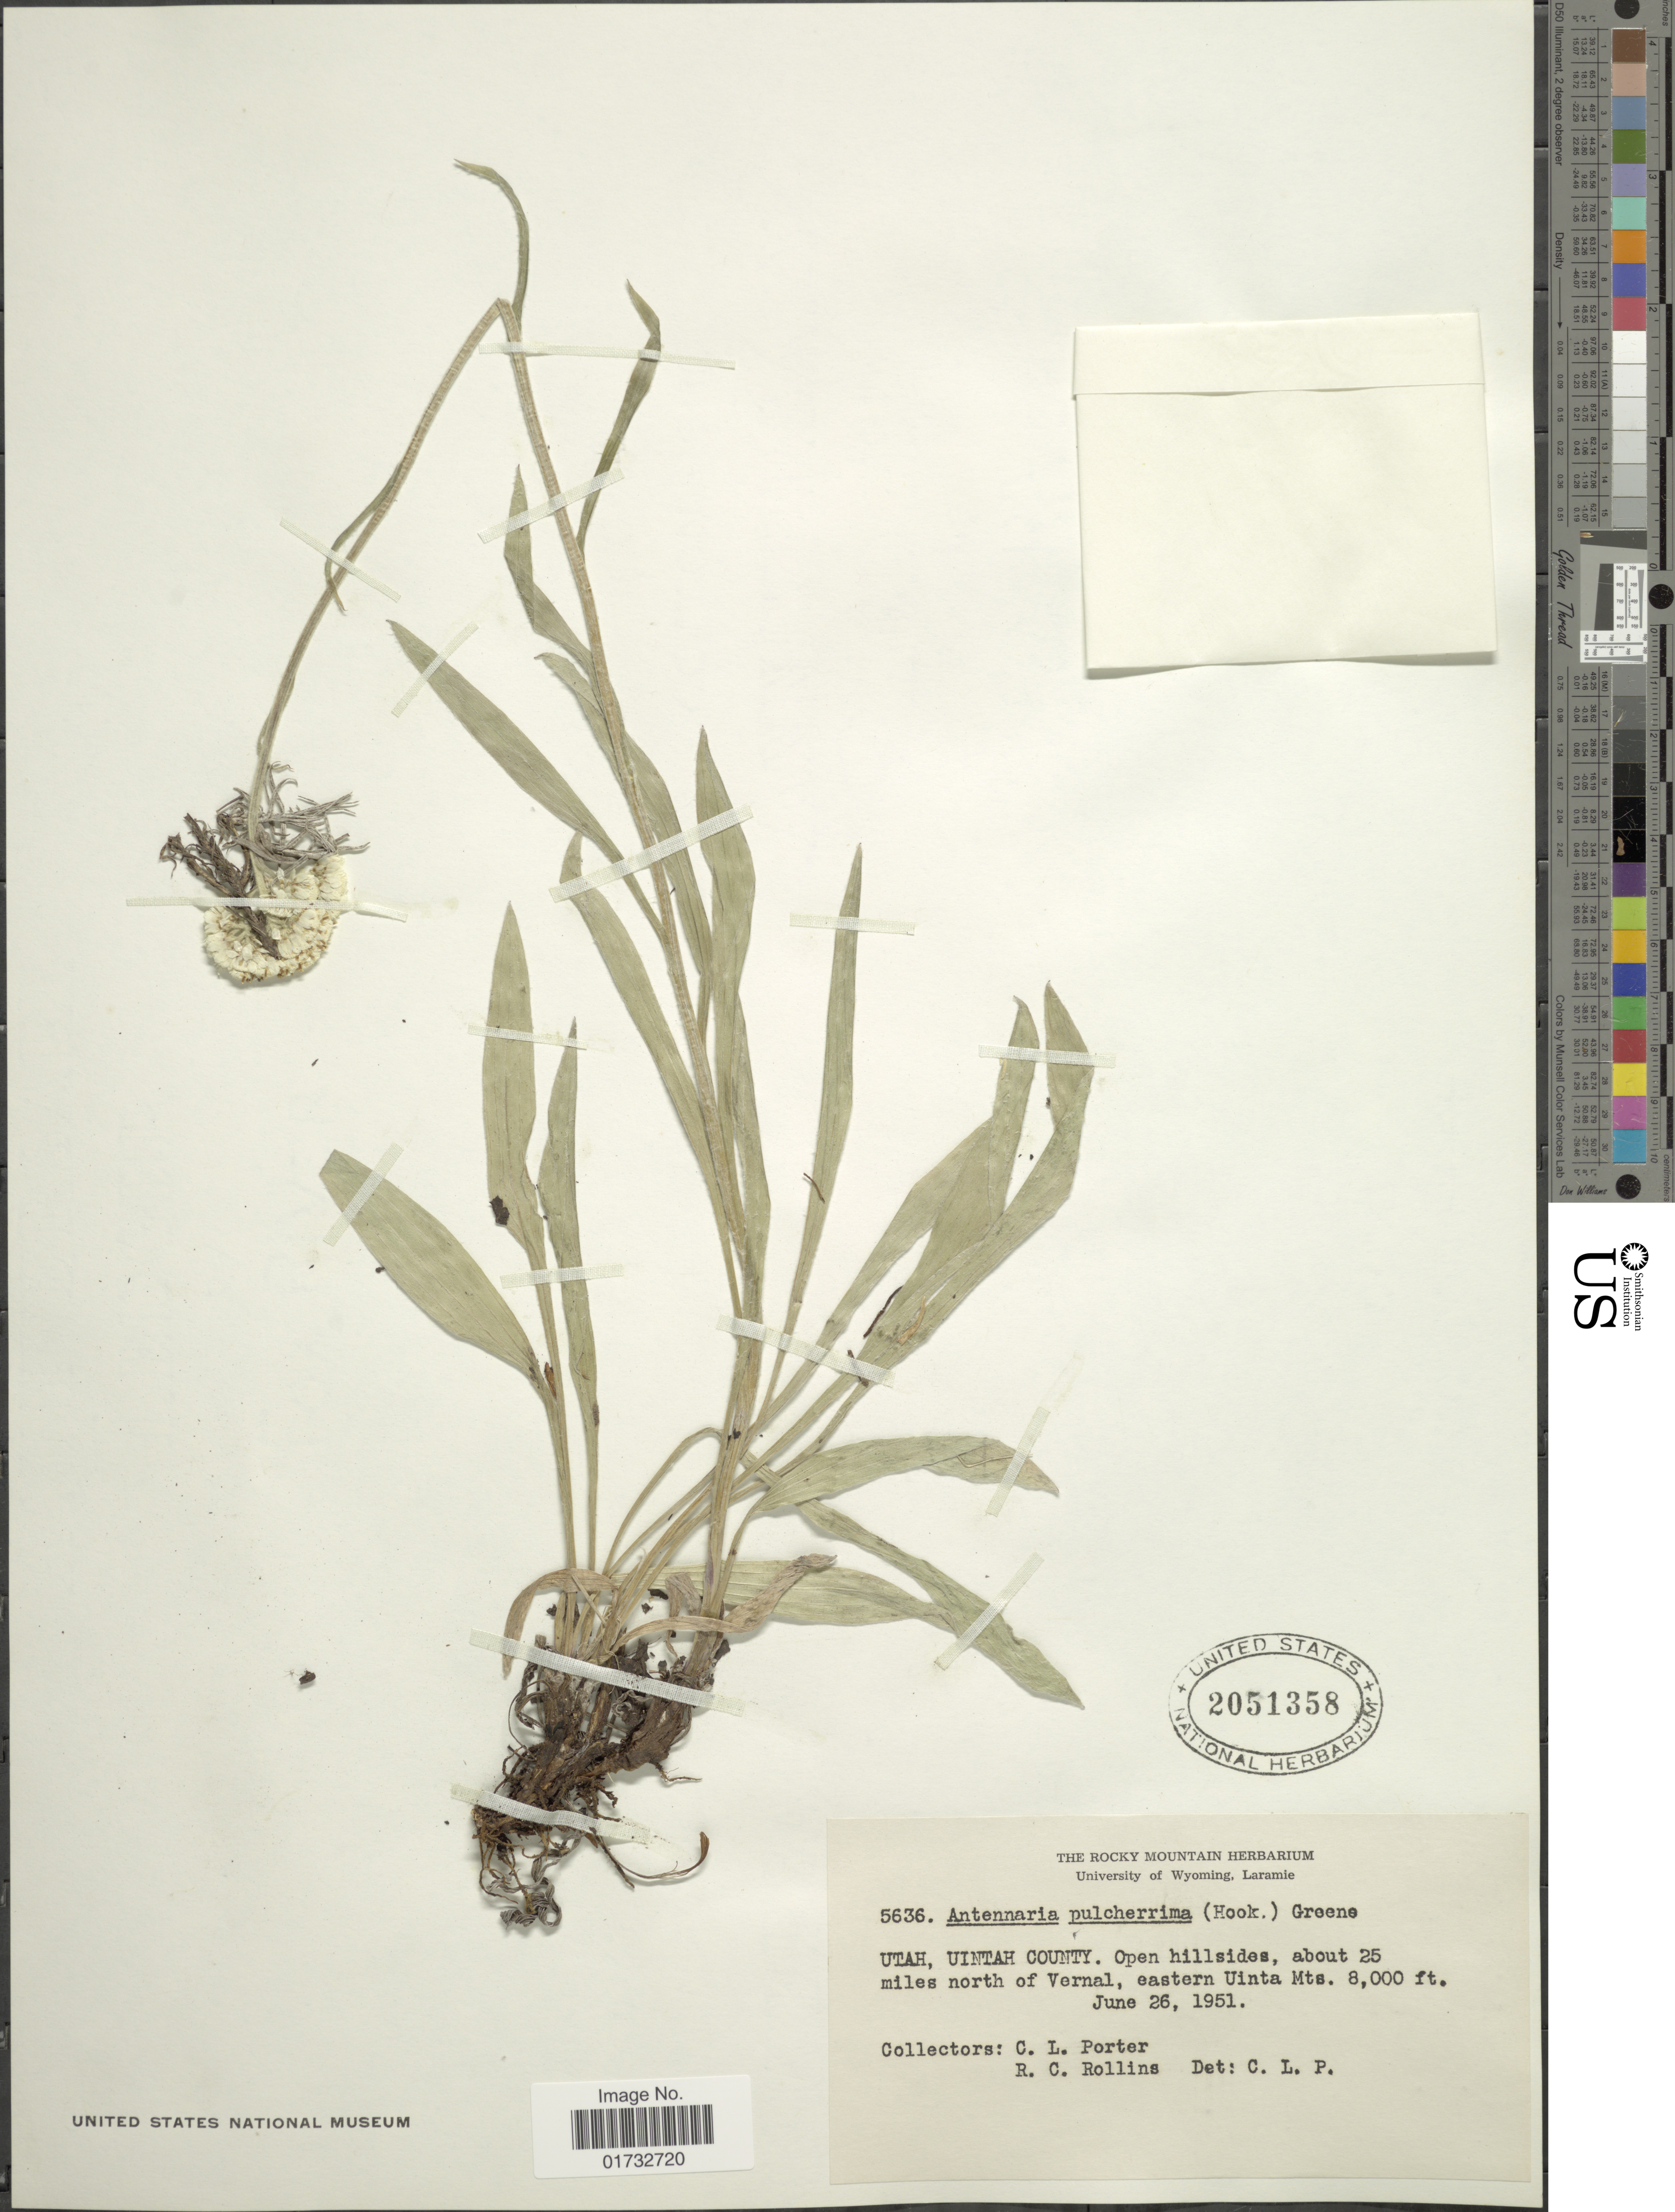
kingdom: Plantae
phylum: Tracheophyta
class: Magnoliopsida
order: Asterales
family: Asteraceae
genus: Antennaria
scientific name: Antennaria pulcherrima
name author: (Hook.) Greene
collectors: C. L. Porter & R. C. Rollins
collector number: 5636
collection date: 1951-06-26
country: United States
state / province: Utah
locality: Uintah County. about 25 miles north of Vernal, eastern Uinta Mts.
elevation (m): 2438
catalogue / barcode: US 2051358